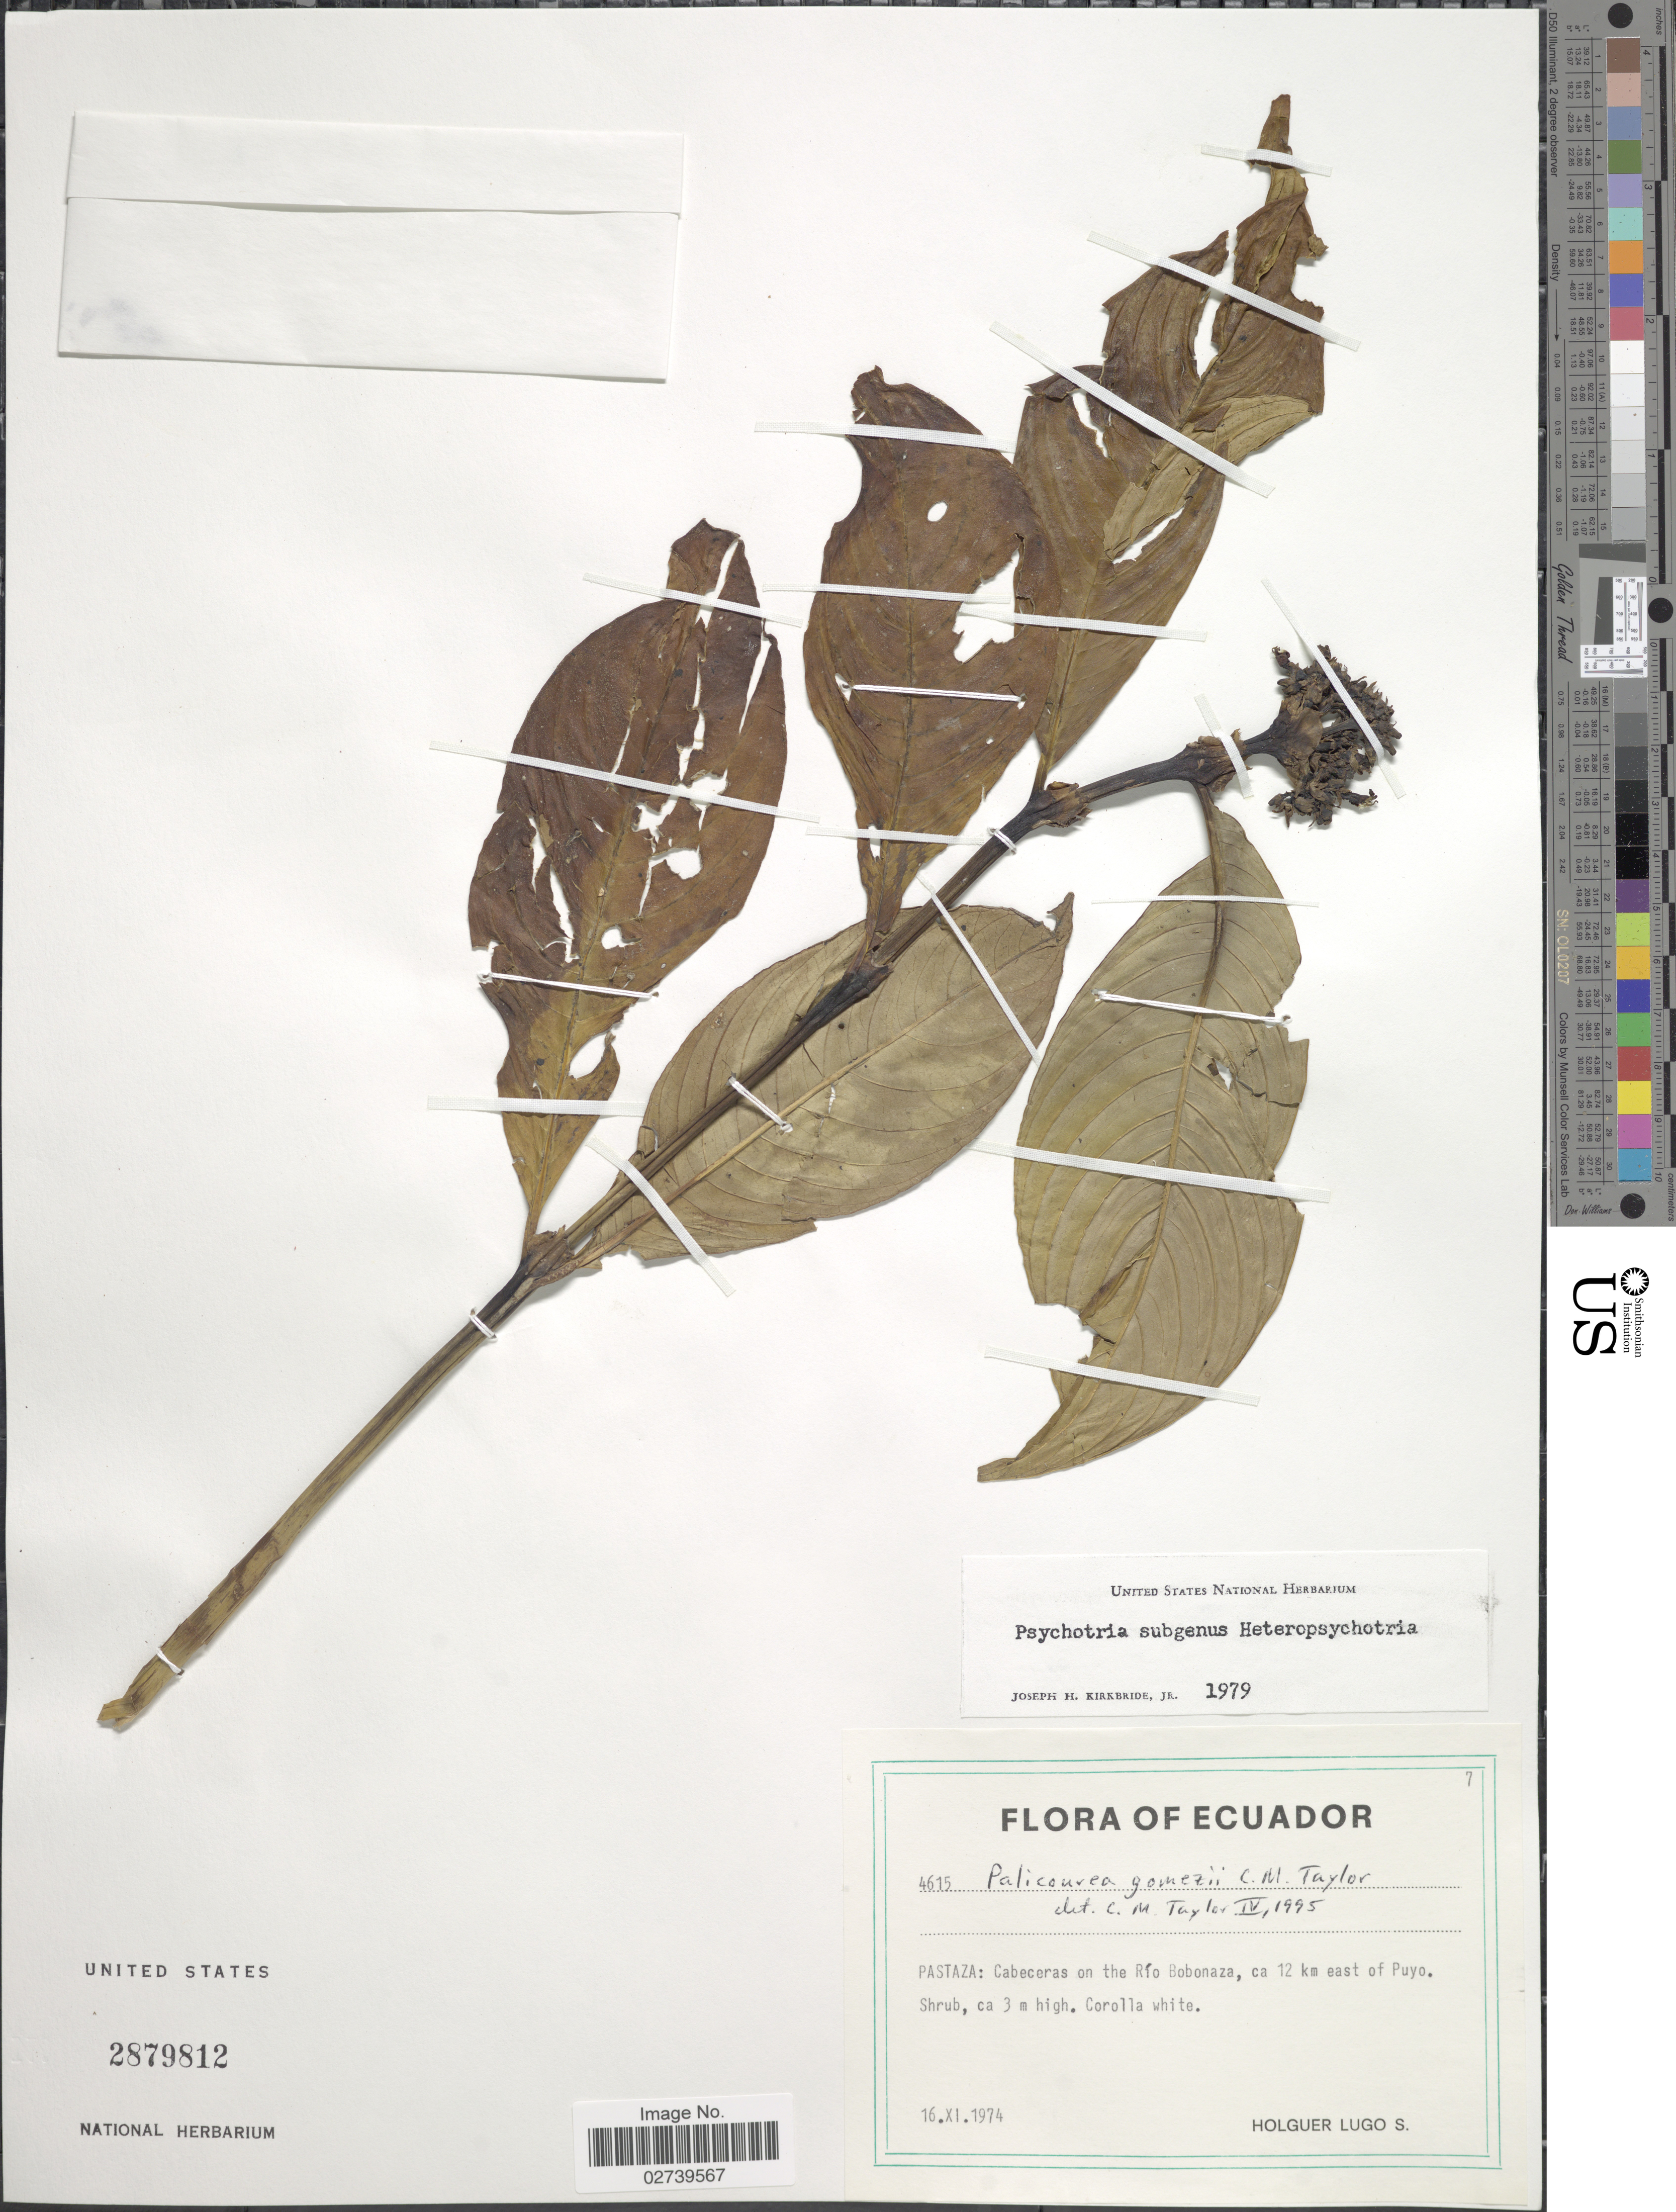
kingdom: Plantae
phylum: Tracheophyta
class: Magnoliopsida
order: Gentianales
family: Rubiaceae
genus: Palicourea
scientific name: Palicourea gomezii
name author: C.M. Taylor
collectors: H. Lugo S.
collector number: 4615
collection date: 1974-11-16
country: Ecuador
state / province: Pastaza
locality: Cabeceras on the Rio Bobonaza, ca 12 km east of Puyo.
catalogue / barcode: US 2879812